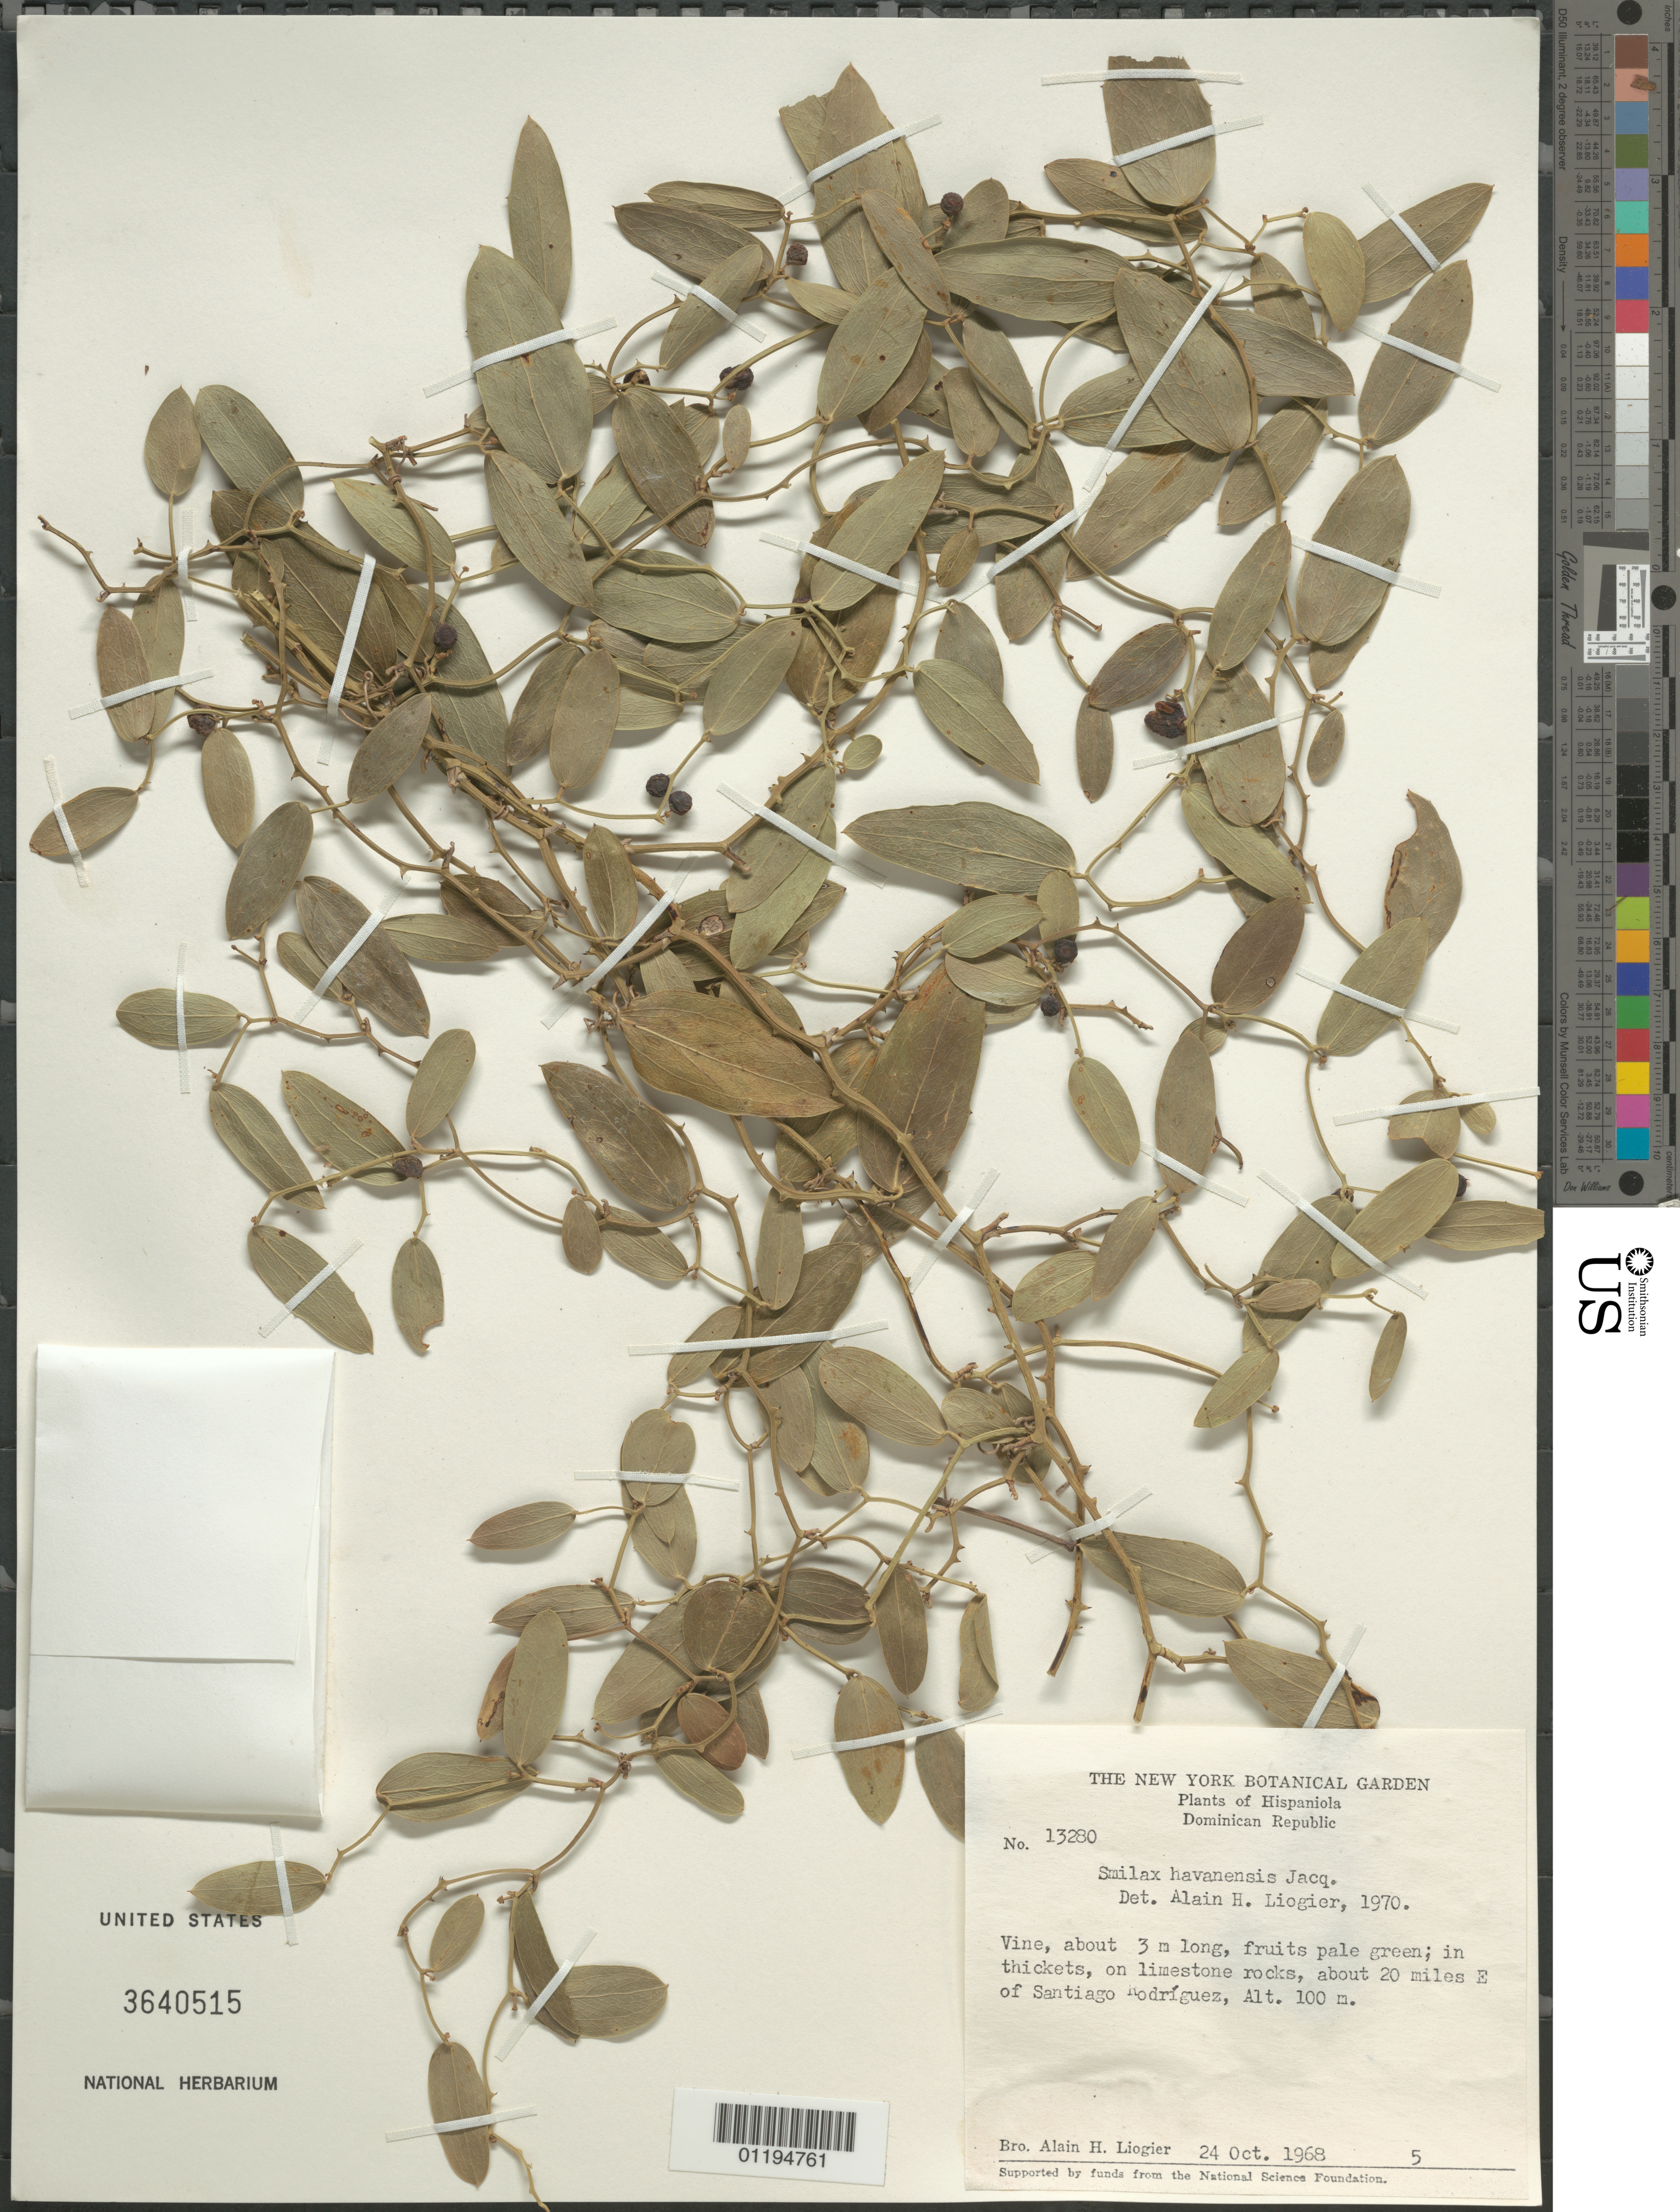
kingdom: Plantae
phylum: Tracheophyta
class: Liliopsida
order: Liliales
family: Smilacaceae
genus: Smilax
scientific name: Smilax havanensis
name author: Jacq.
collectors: A. H. Liogier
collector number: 13280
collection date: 1968-10-24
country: Dominican Republic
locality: about 20 miles E of Santiago Rodriguez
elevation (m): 100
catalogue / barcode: US 3640515